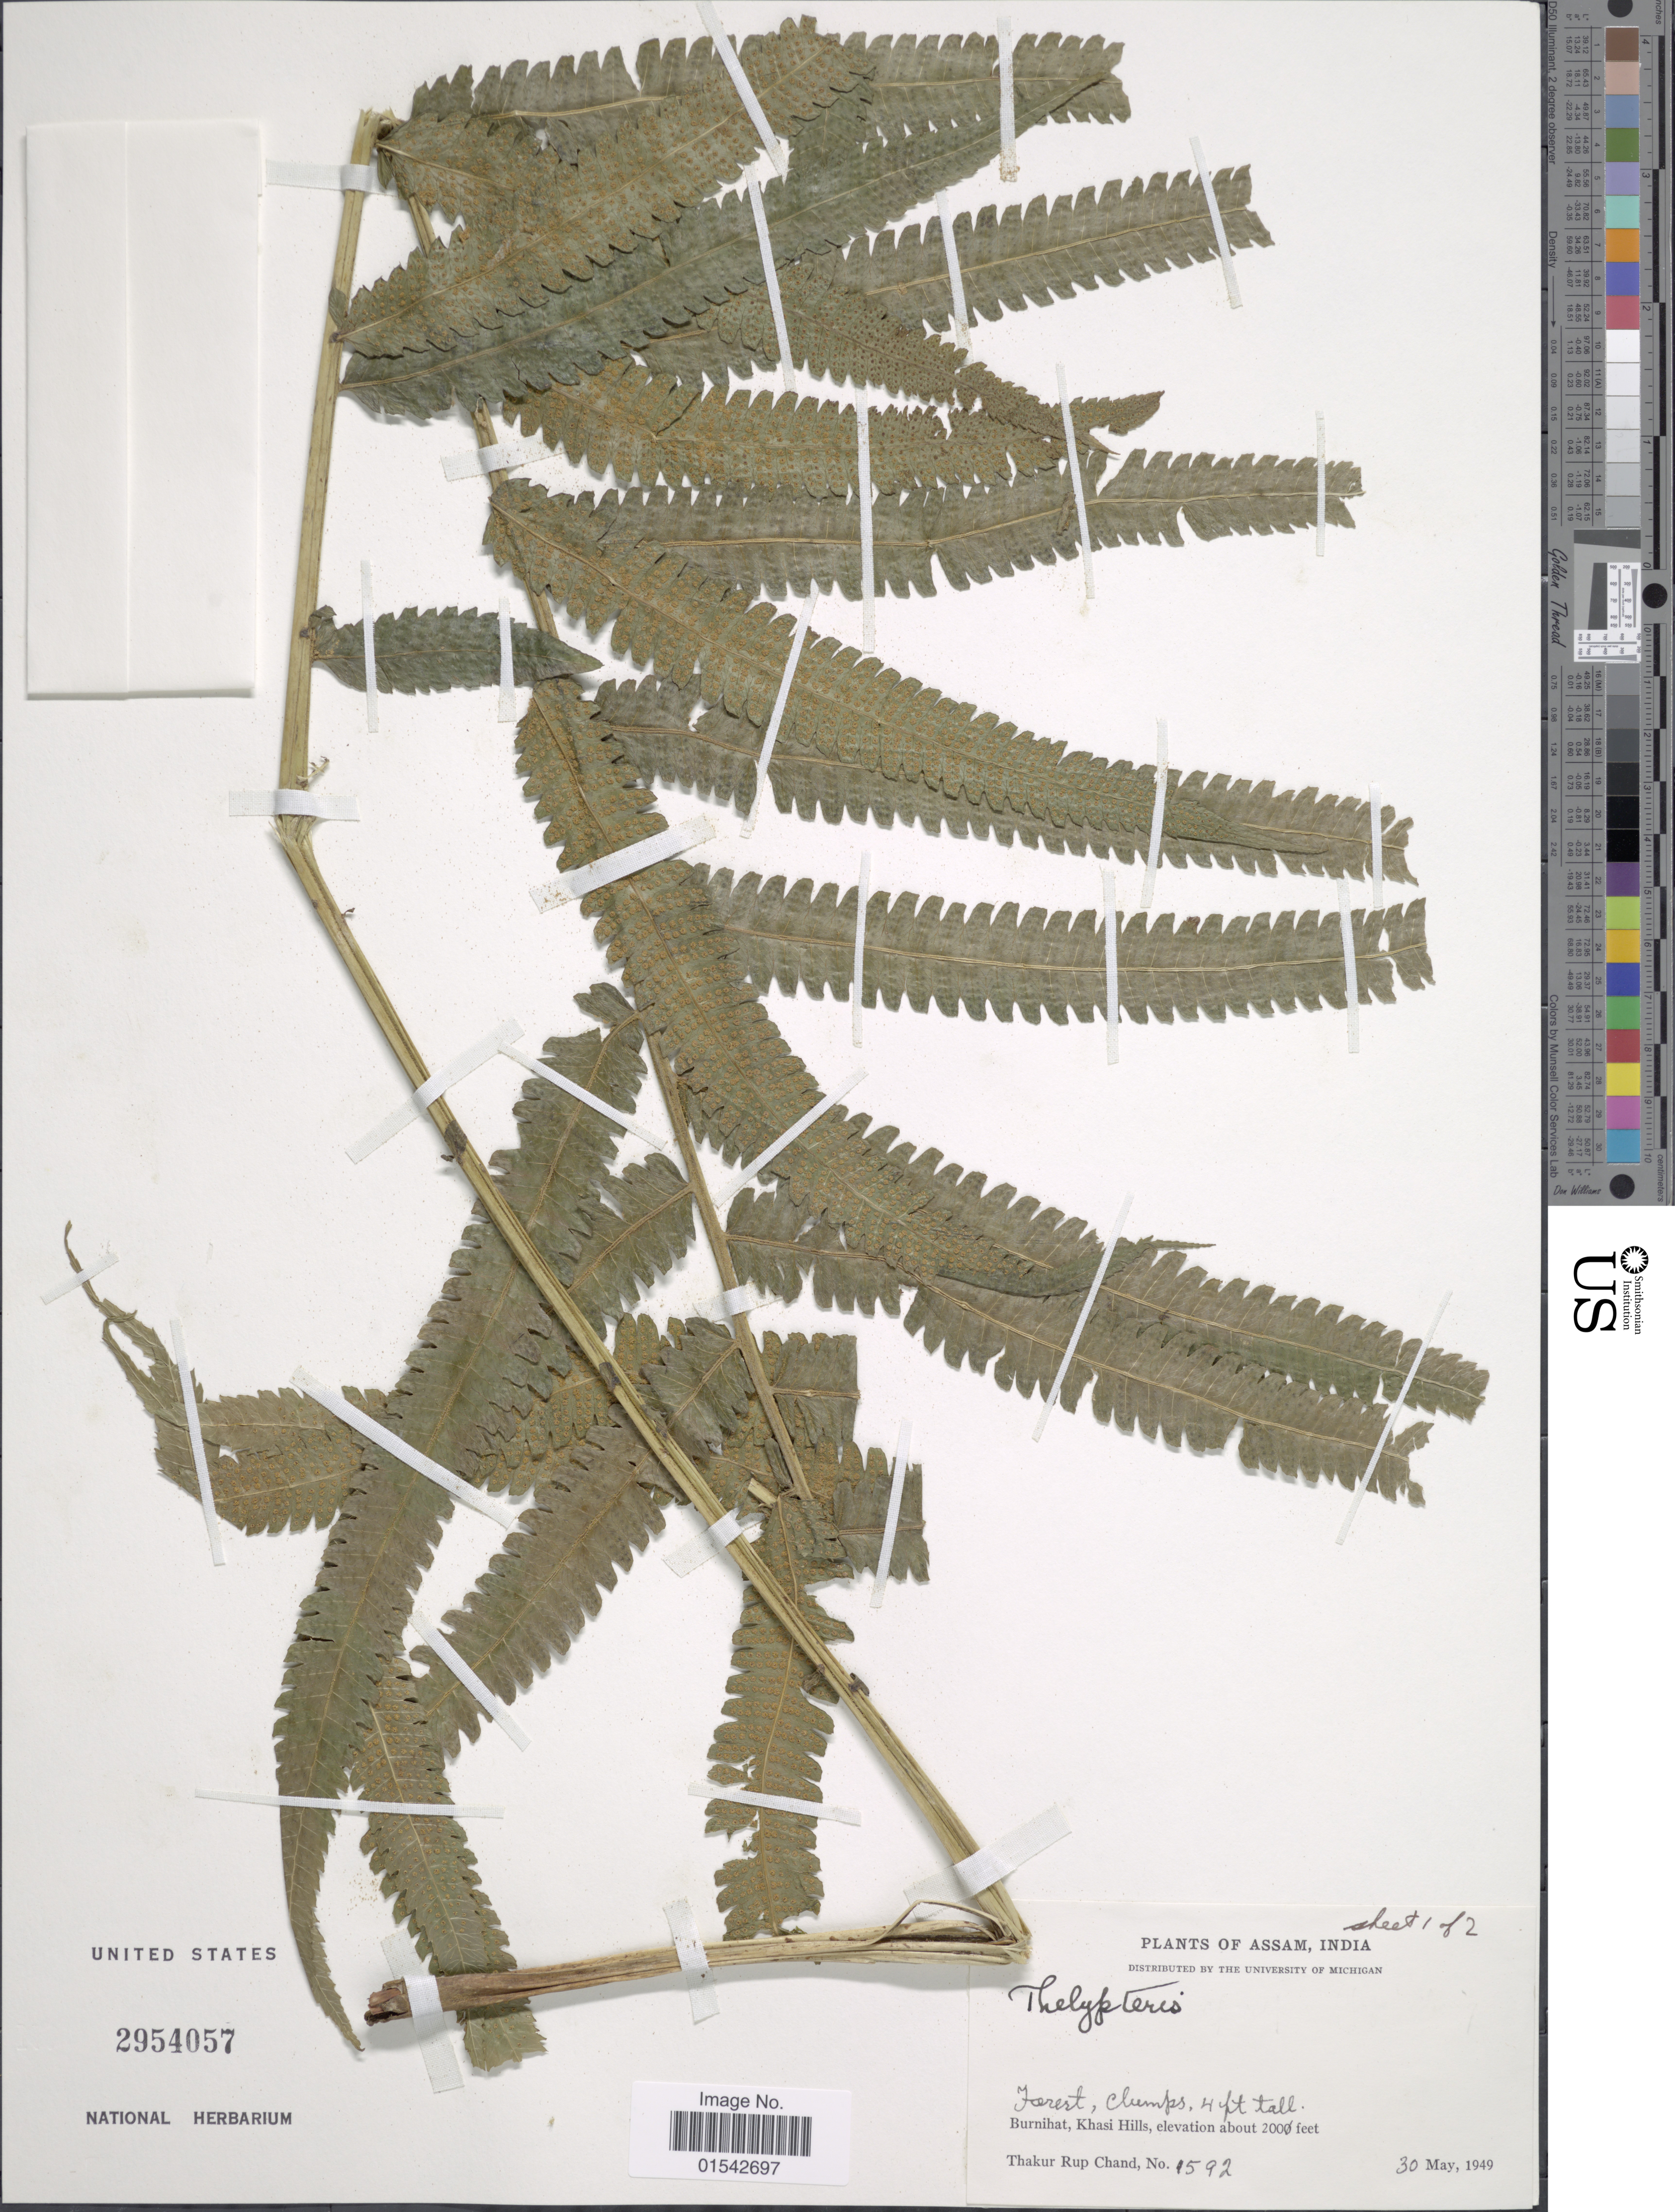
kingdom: Plantae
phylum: Tracheophyta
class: Polypodiopsida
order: Polypodiales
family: Thelypteridaceae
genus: Cyclosorus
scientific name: Cyclosorus sp.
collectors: T. R. Chand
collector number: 1592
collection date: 1949-05-30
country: India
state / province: Meghalaya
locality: Assam, Burnihat, Khasi Hills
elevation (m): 610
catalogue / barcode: US 2954057